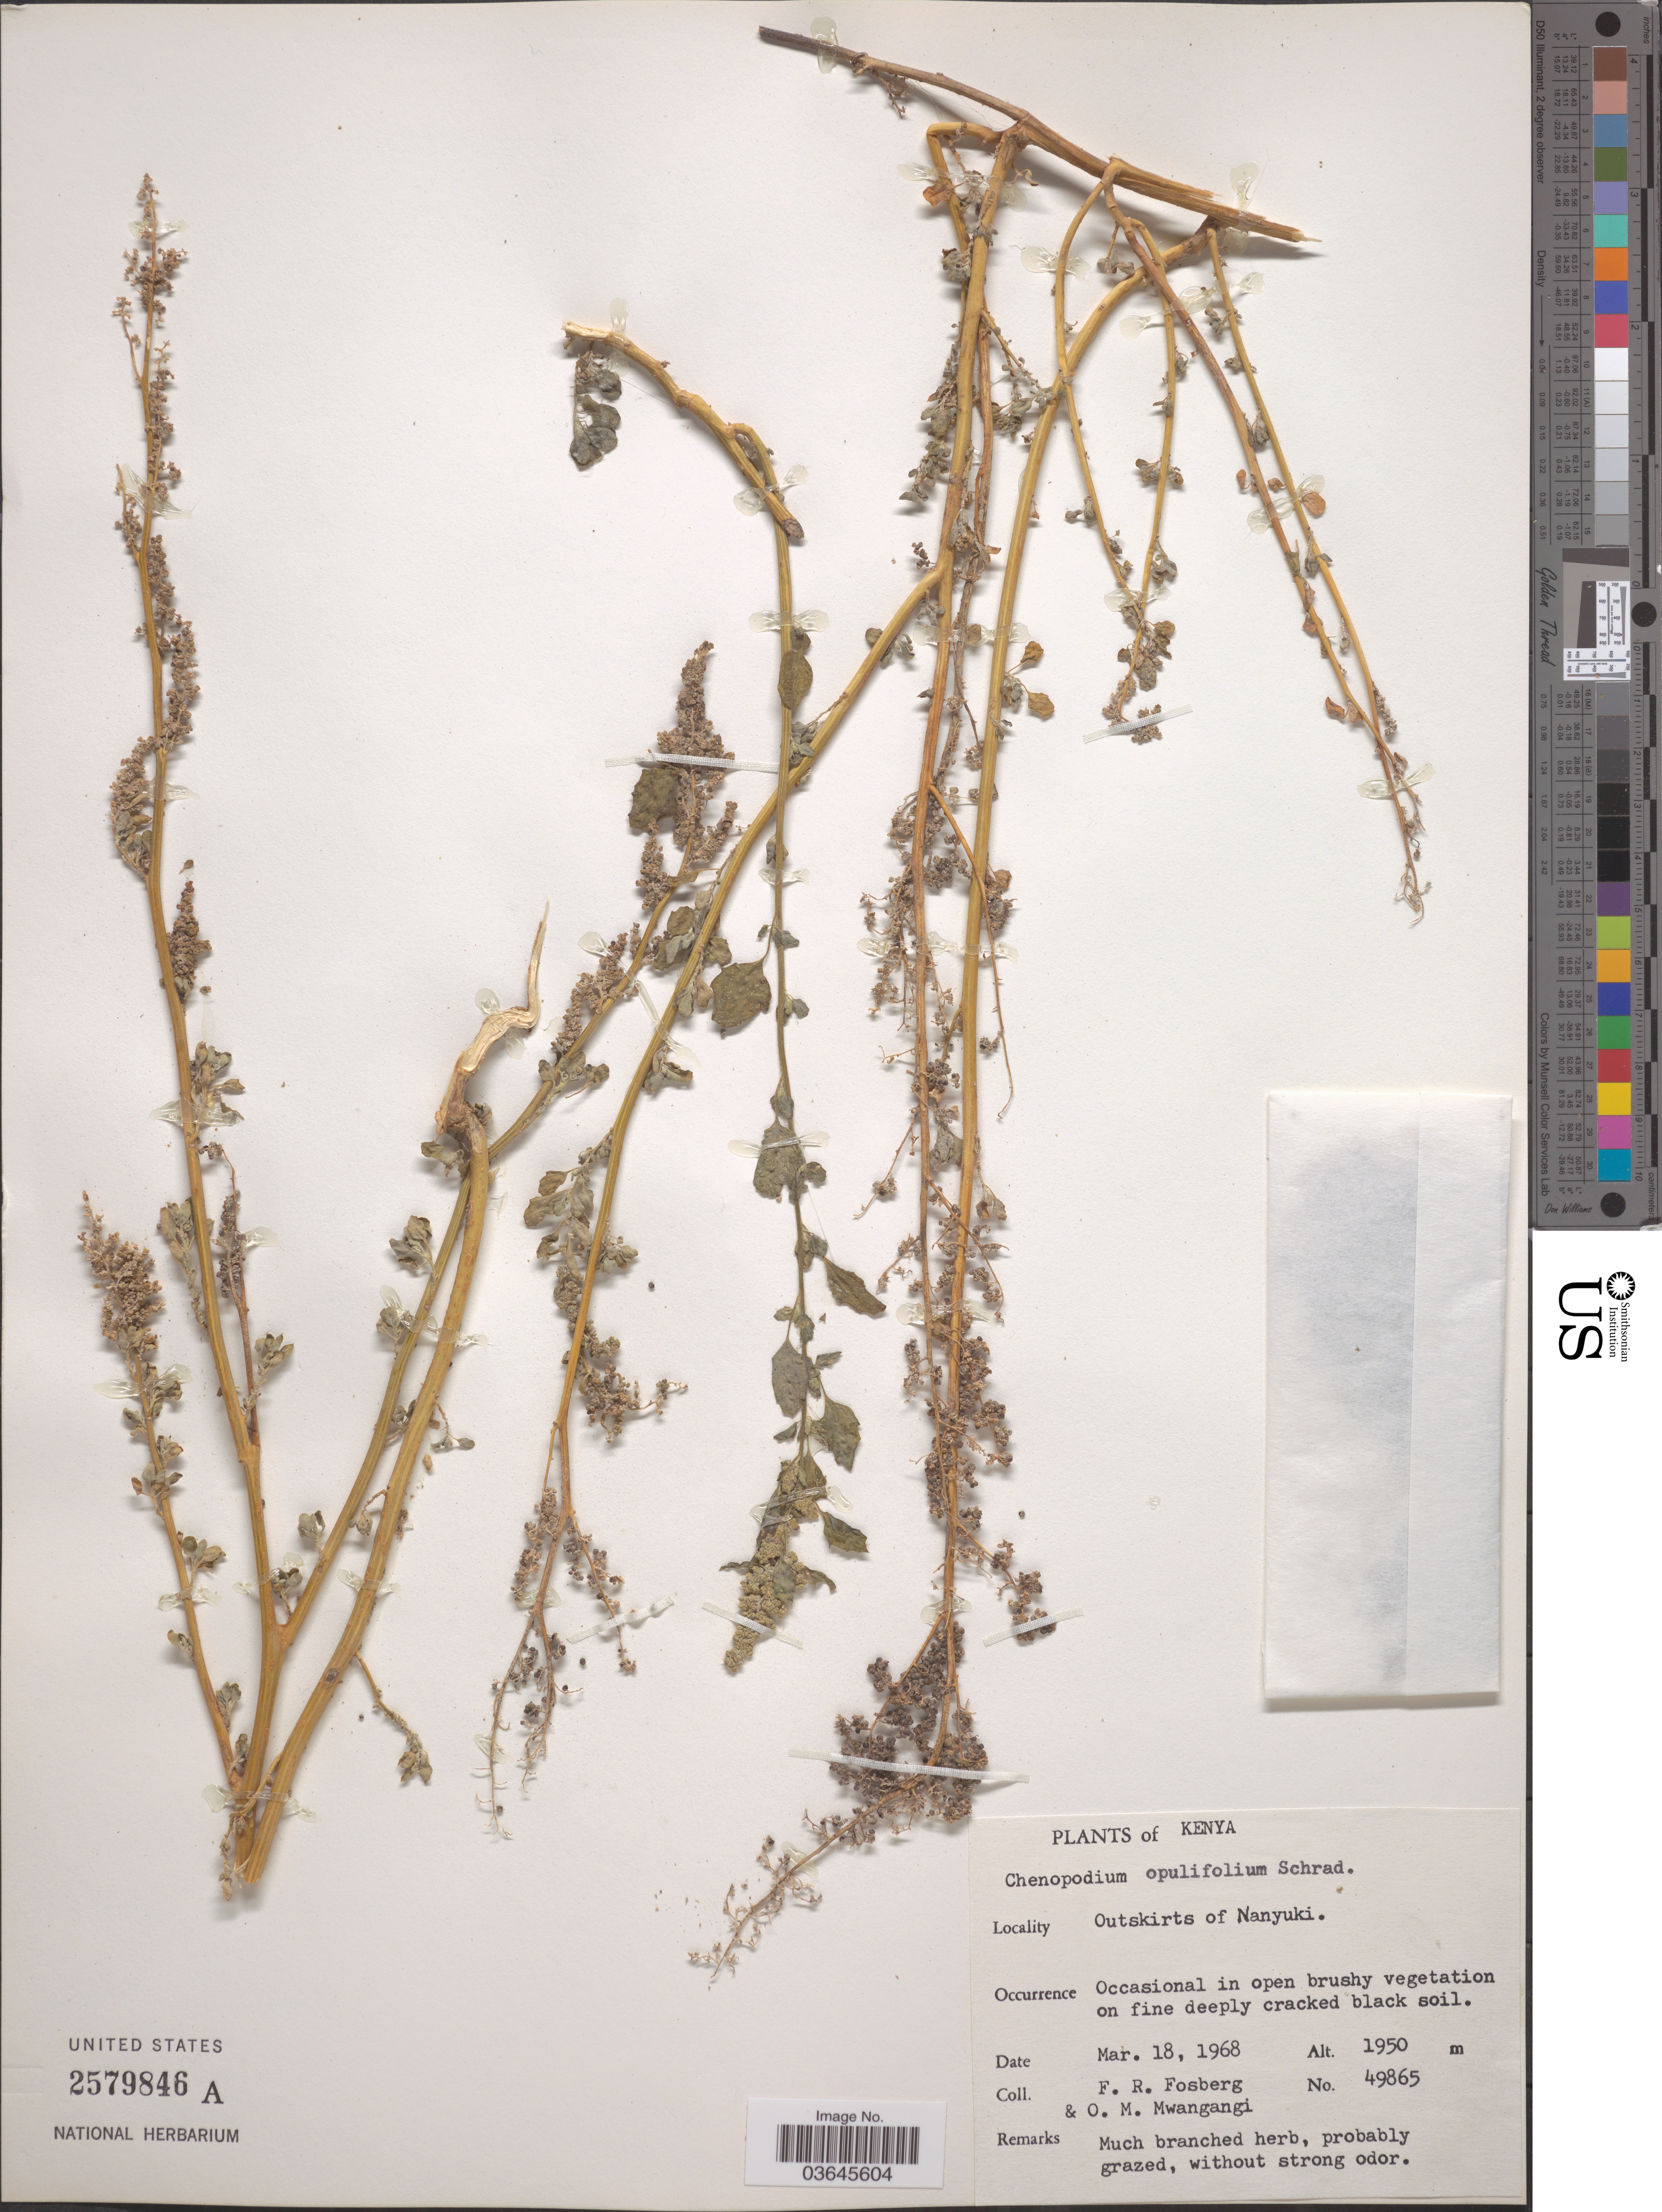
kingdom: Plantae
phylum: Tracheophyta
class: Magnoliopsida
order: Caryophyllales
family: Amaranthaceae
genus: Chenopodium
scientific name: Chenopodium opulifolium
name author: Schrad. ex W.D.J. Koch & Ziz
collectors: F. R. Fosberg & O. M. Mwangangi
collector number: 49865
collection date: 1968-03-18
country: Kenya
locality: Outskirts of Nanyuki.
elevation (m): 1950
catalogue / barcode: US 2579846A